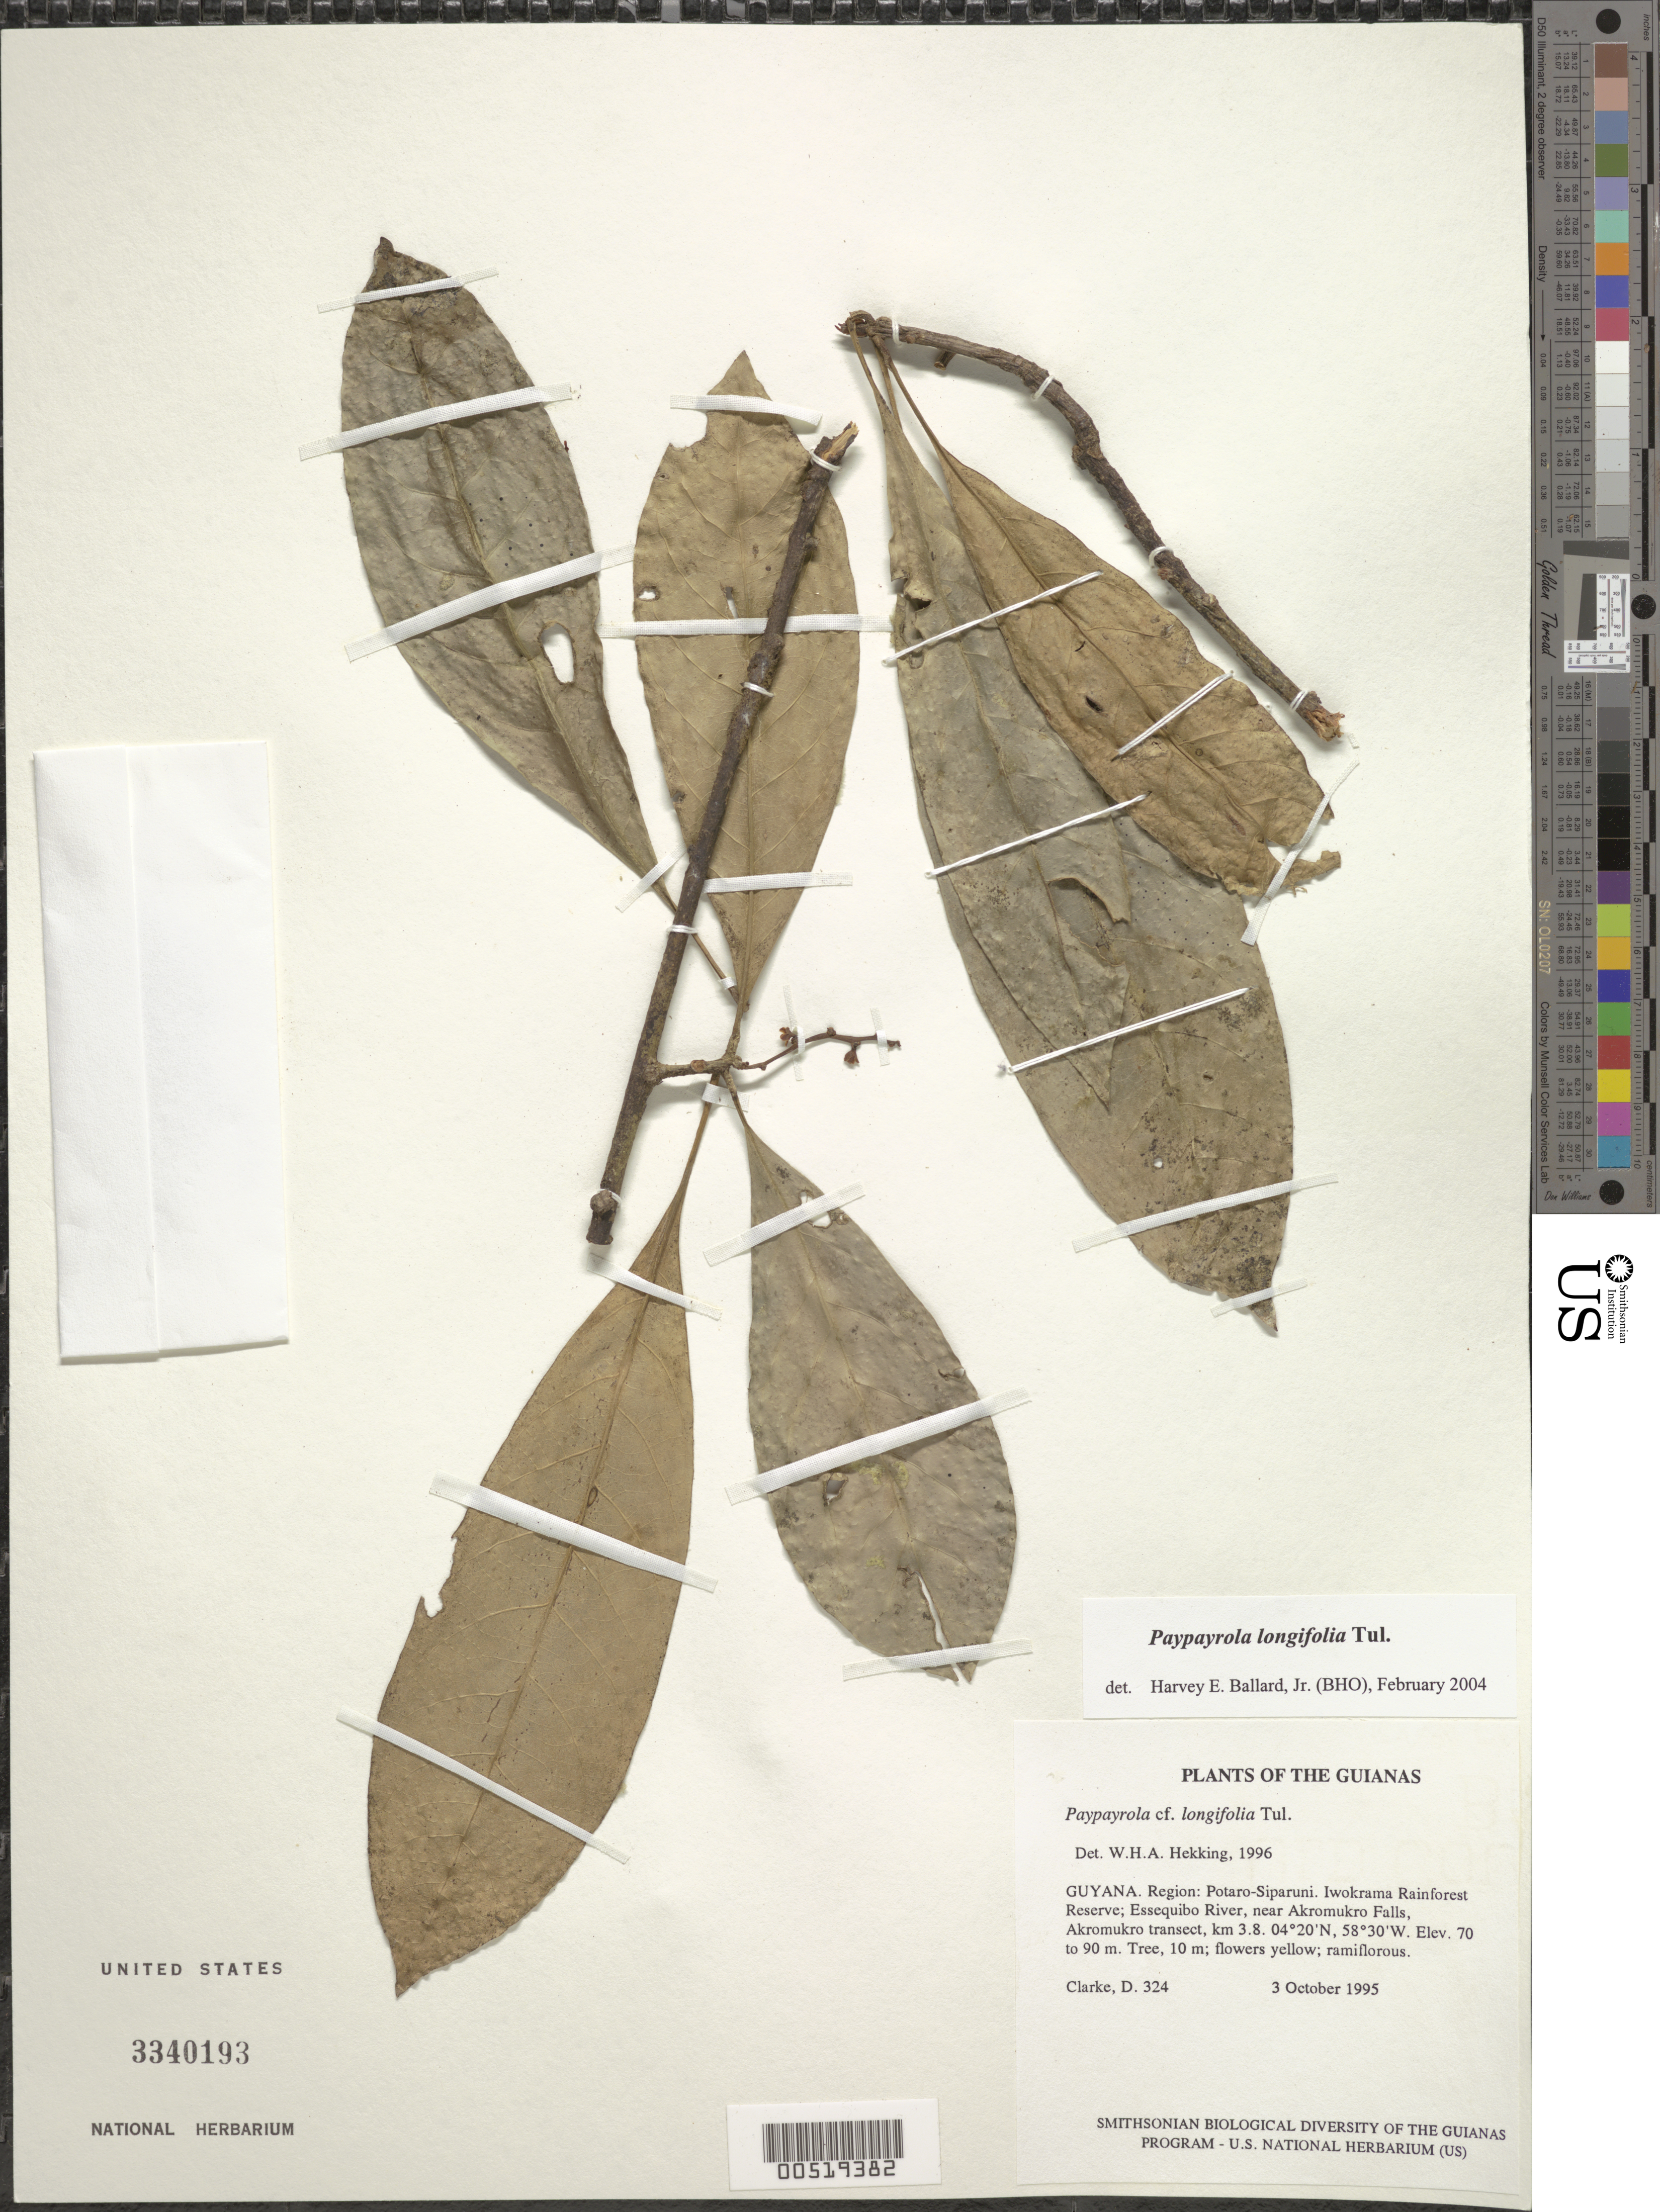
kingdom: Plantae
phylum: Tracheophyta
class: Magnoliopsida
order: Malpighiales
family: Violaceae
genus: Paypayrola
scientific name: Paypayrola longifolia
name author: Tul.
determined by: Ballard, Harvey E.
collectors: H. D. Clarke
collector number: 324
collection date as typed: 3 October 1995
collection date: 1995-10-03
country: Guyana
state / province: Potaro-Siparuni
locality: Iwokrama Rainforest Reserve; Essequibo River, near Akromukro Falls, Akromukro transect, km 3.8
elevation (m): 70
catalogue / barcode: US 3340193